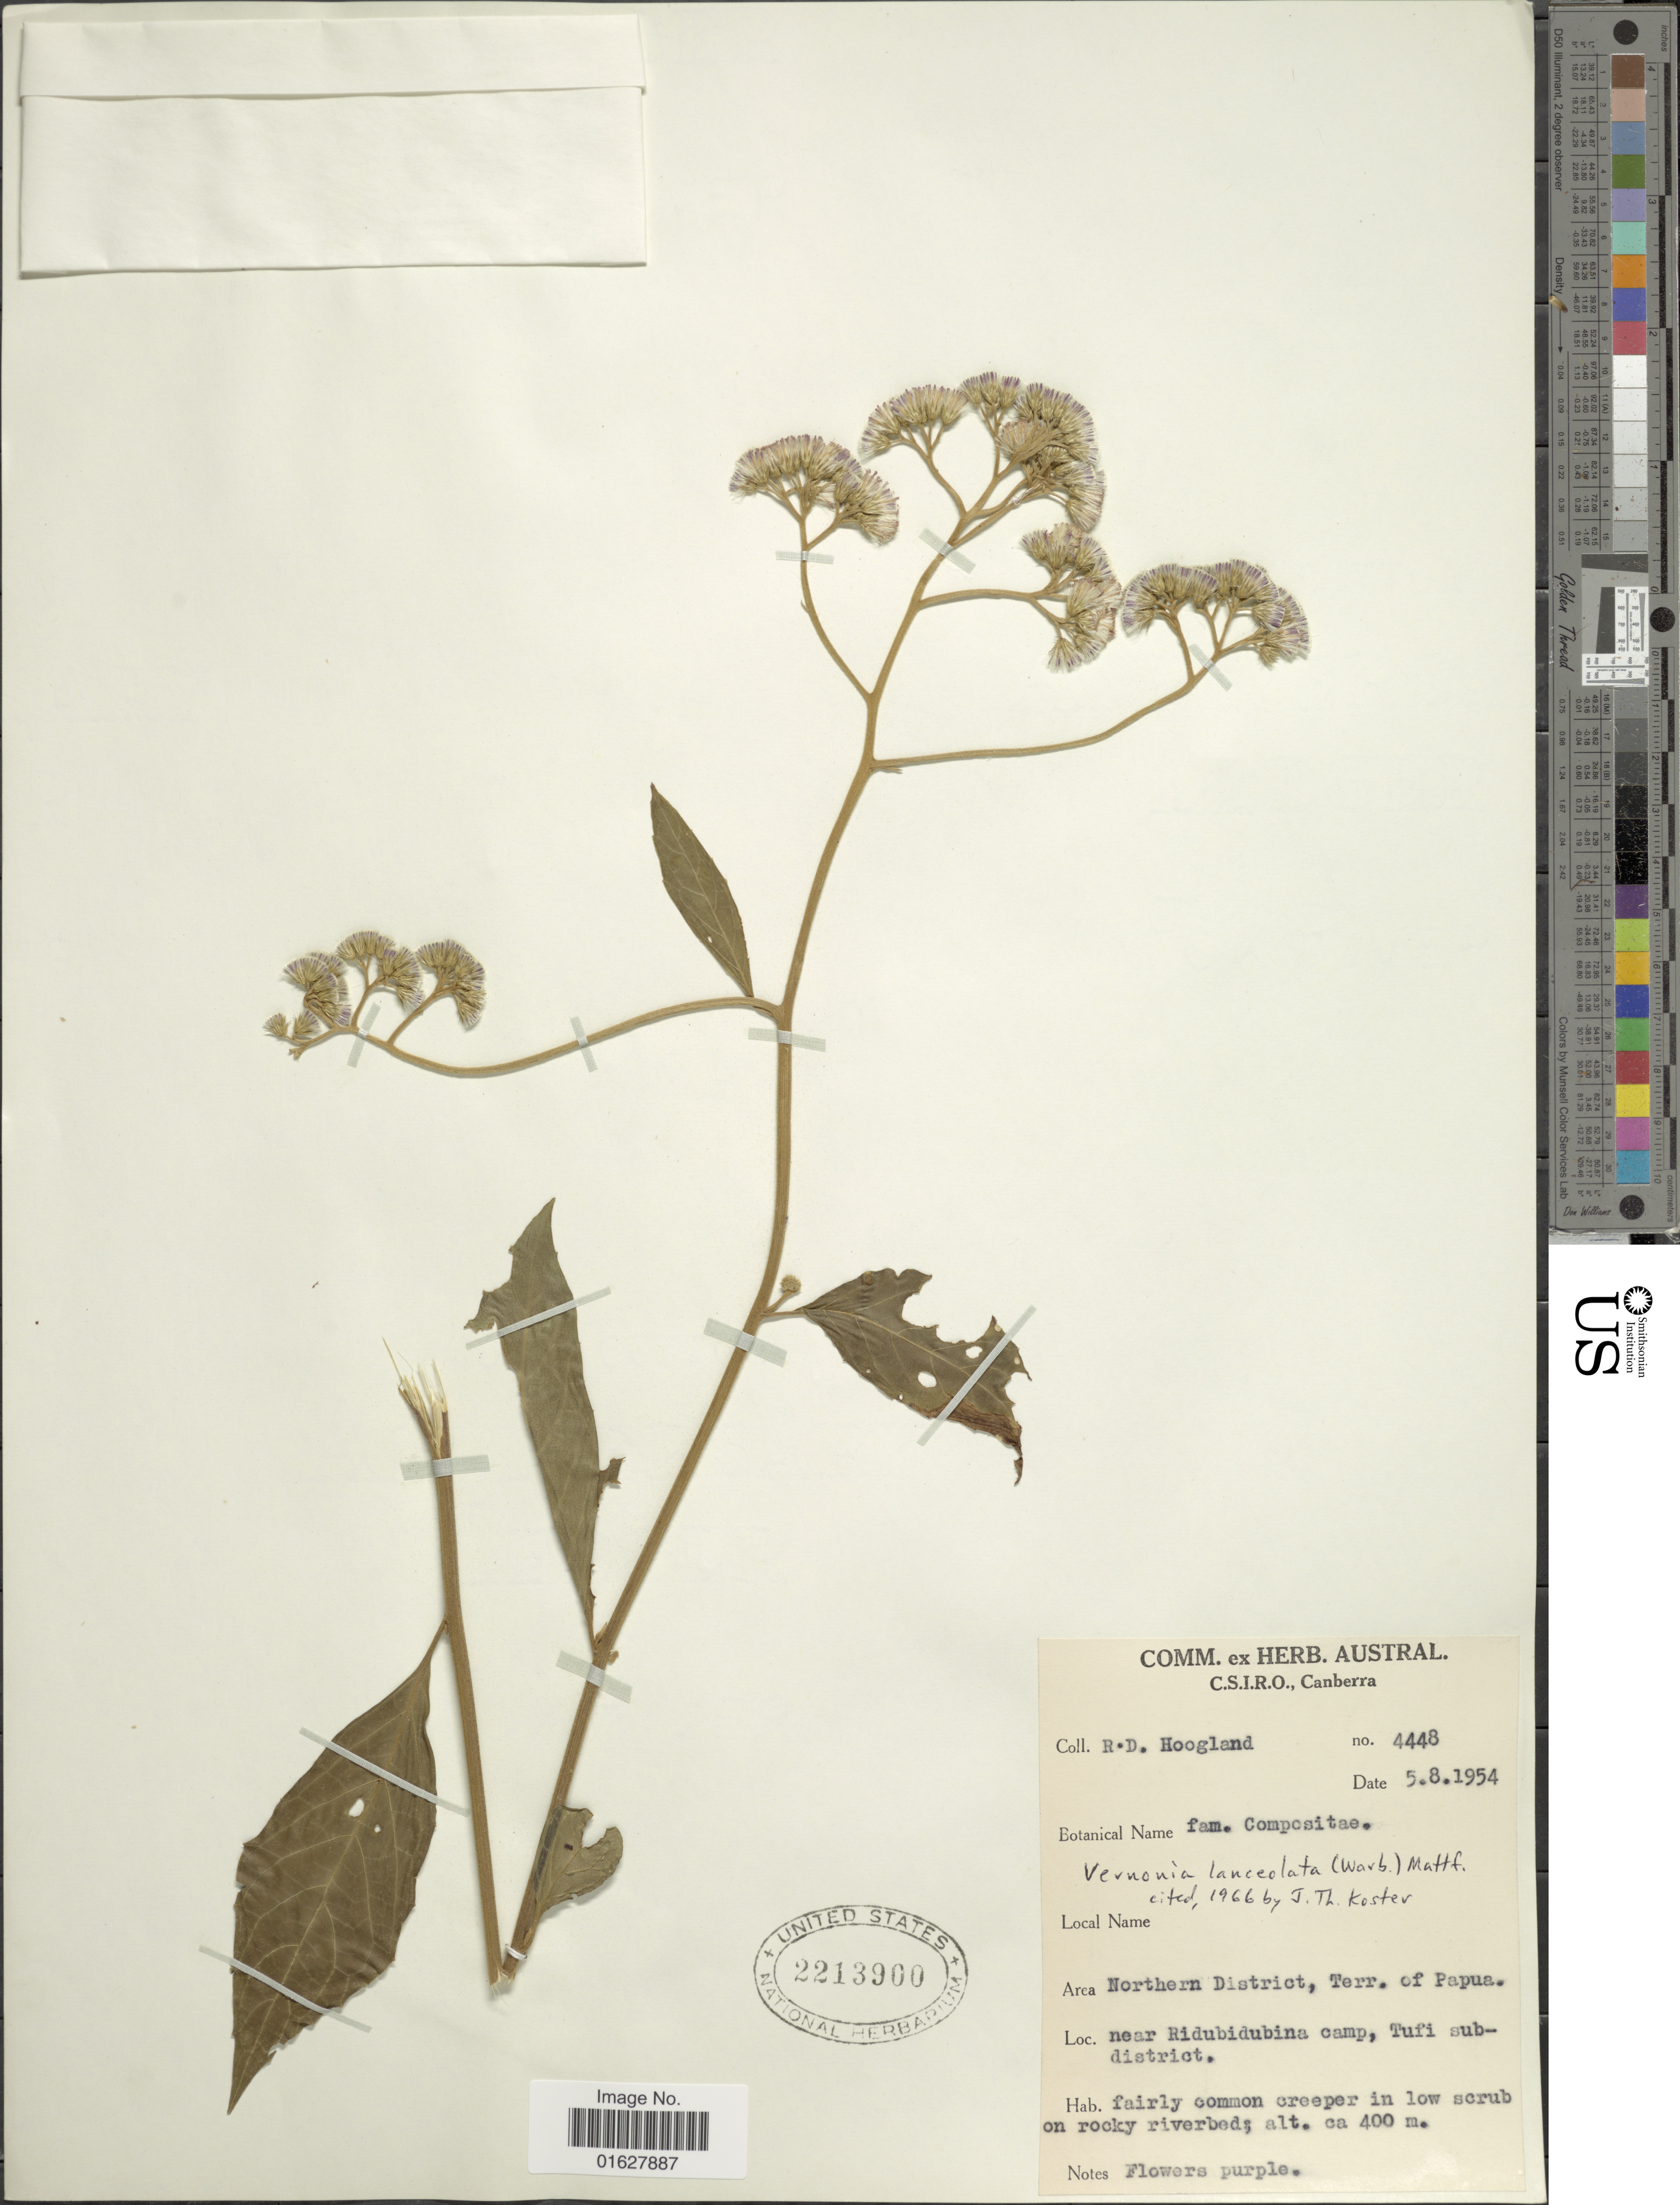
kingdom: Plantae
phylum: Tracheophyta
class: Magnoliopsida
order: Asterales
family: Asteraceae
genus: Vernonia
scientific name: Vernonia lanceolata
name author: (Warb.) Mattf.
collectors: R. D. Hoogland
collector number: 4448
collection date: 1954-08-05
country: Papua New Guinea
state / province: Northern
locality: Northern District, Terr. of Papua. near Ridubidubina camp, Tufi sub-district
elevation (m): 400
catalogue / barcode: US 2213900